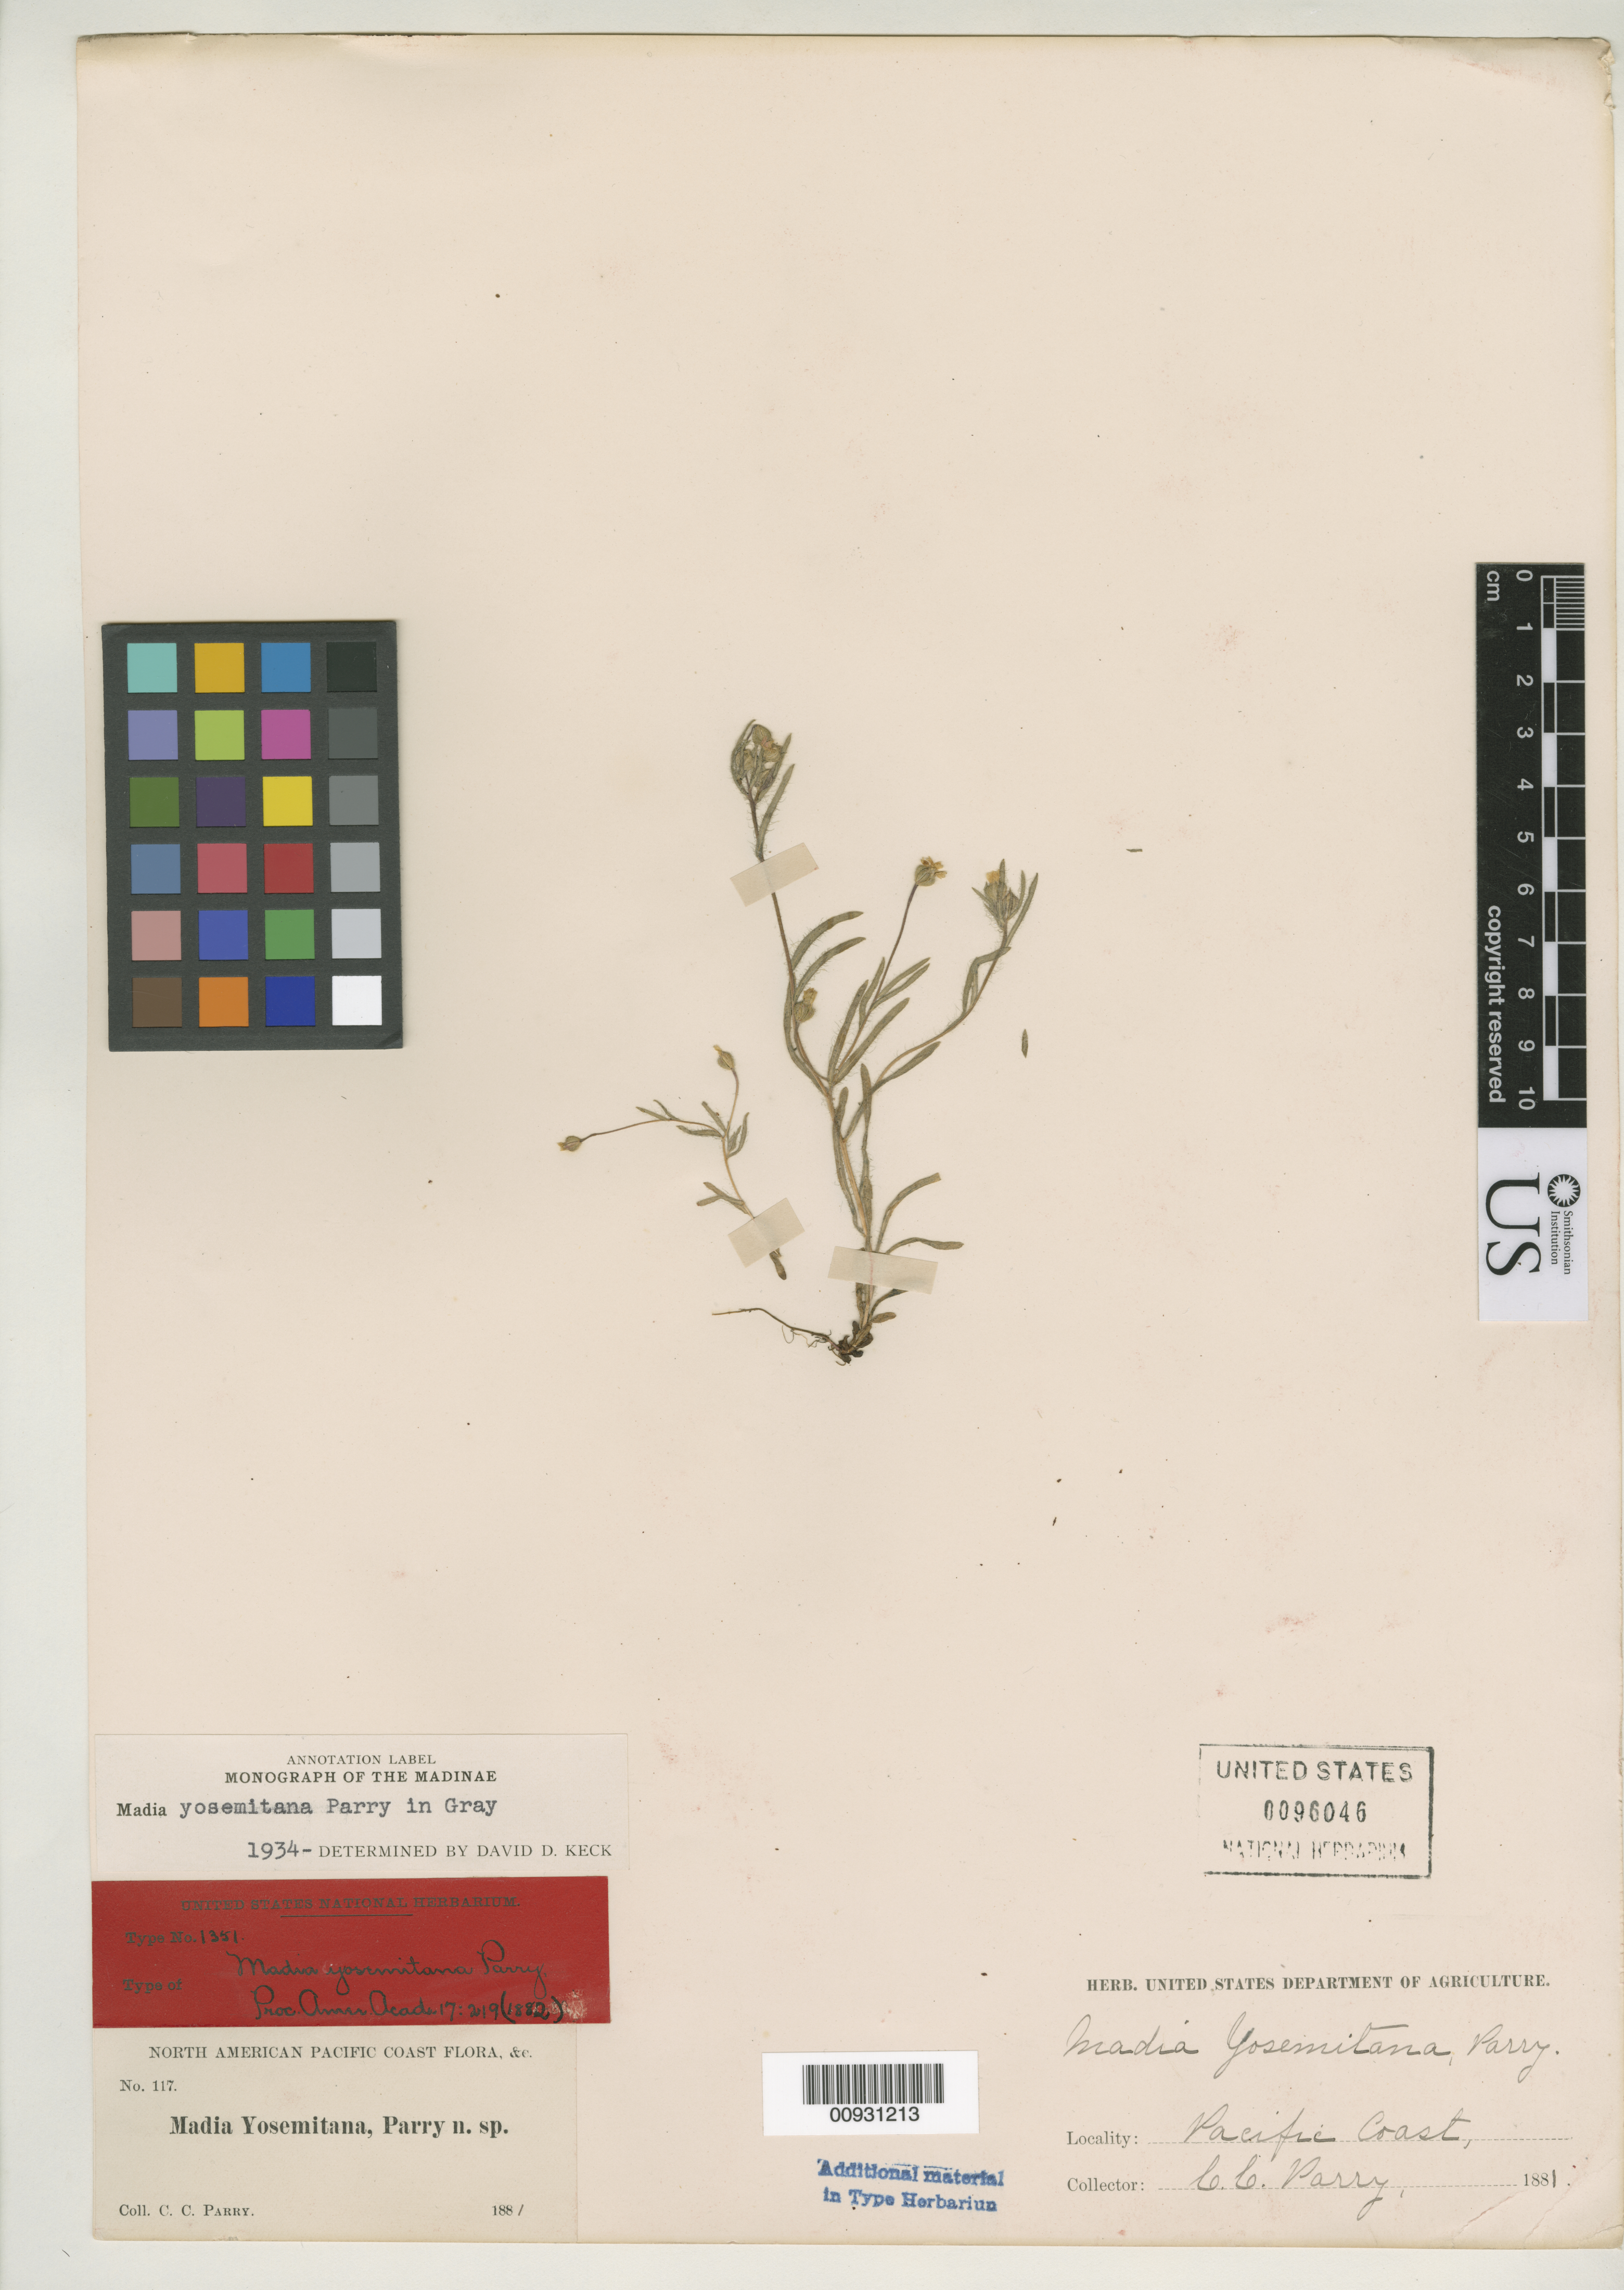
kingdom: Plantae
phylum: Tracheophyta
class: Magnoliopsida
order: Asterales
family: Asteraceae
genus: Madia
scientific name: Madia yosemitana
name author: Parry ex A. Gray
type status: Isotype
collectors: C. C. Parry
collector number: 117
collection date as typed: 1881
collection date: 1881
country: United States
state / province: California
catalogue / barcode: US 96046